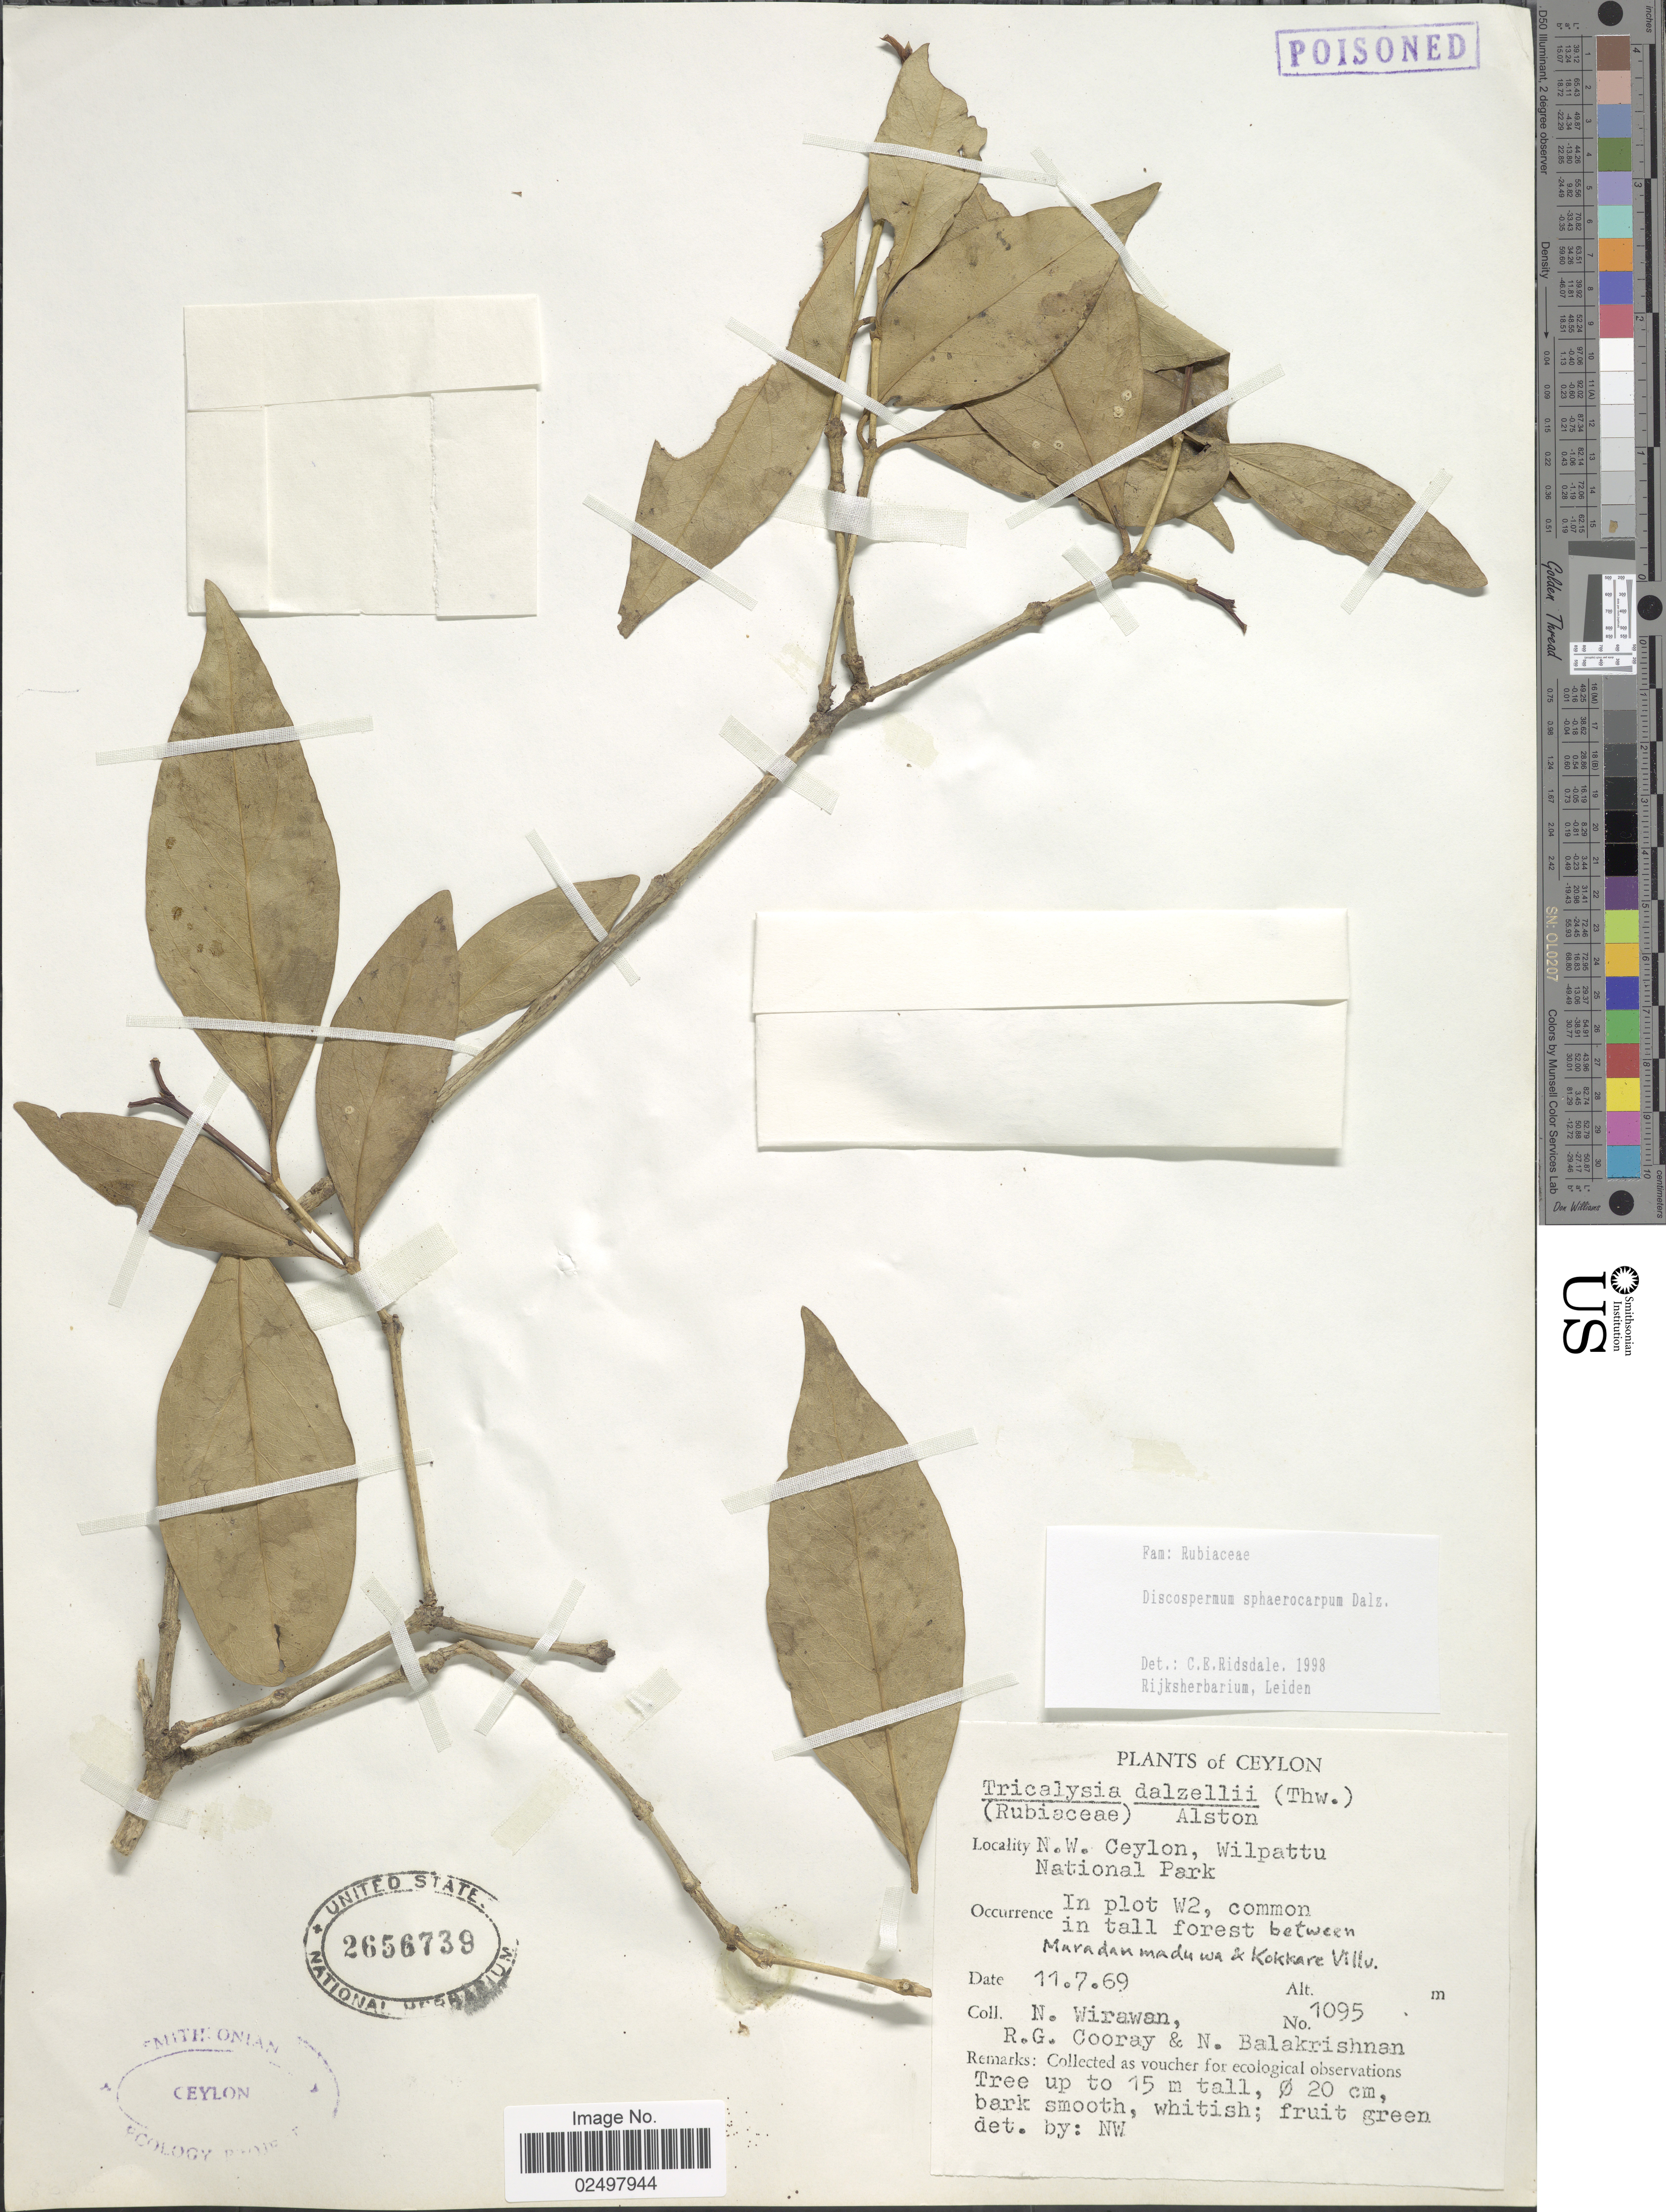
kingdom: Plantae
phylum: Tracheophyta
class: Magnoliopsida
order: Gentianales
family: Rubiaceae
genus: Discospermum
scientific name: Discospermum sphaerocarpum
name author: Dalzell ex Hook. f.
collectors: N. Wirawan, R. Cooray & N. Balakrishnan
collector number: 1095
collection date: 1969-07-11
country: Sri Lanka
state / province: North Western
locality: N.W. Ceylon, Wilpattu National Park, in plot W2, between maradan madu wa & Kokkare Villu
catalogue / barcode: US 2656739